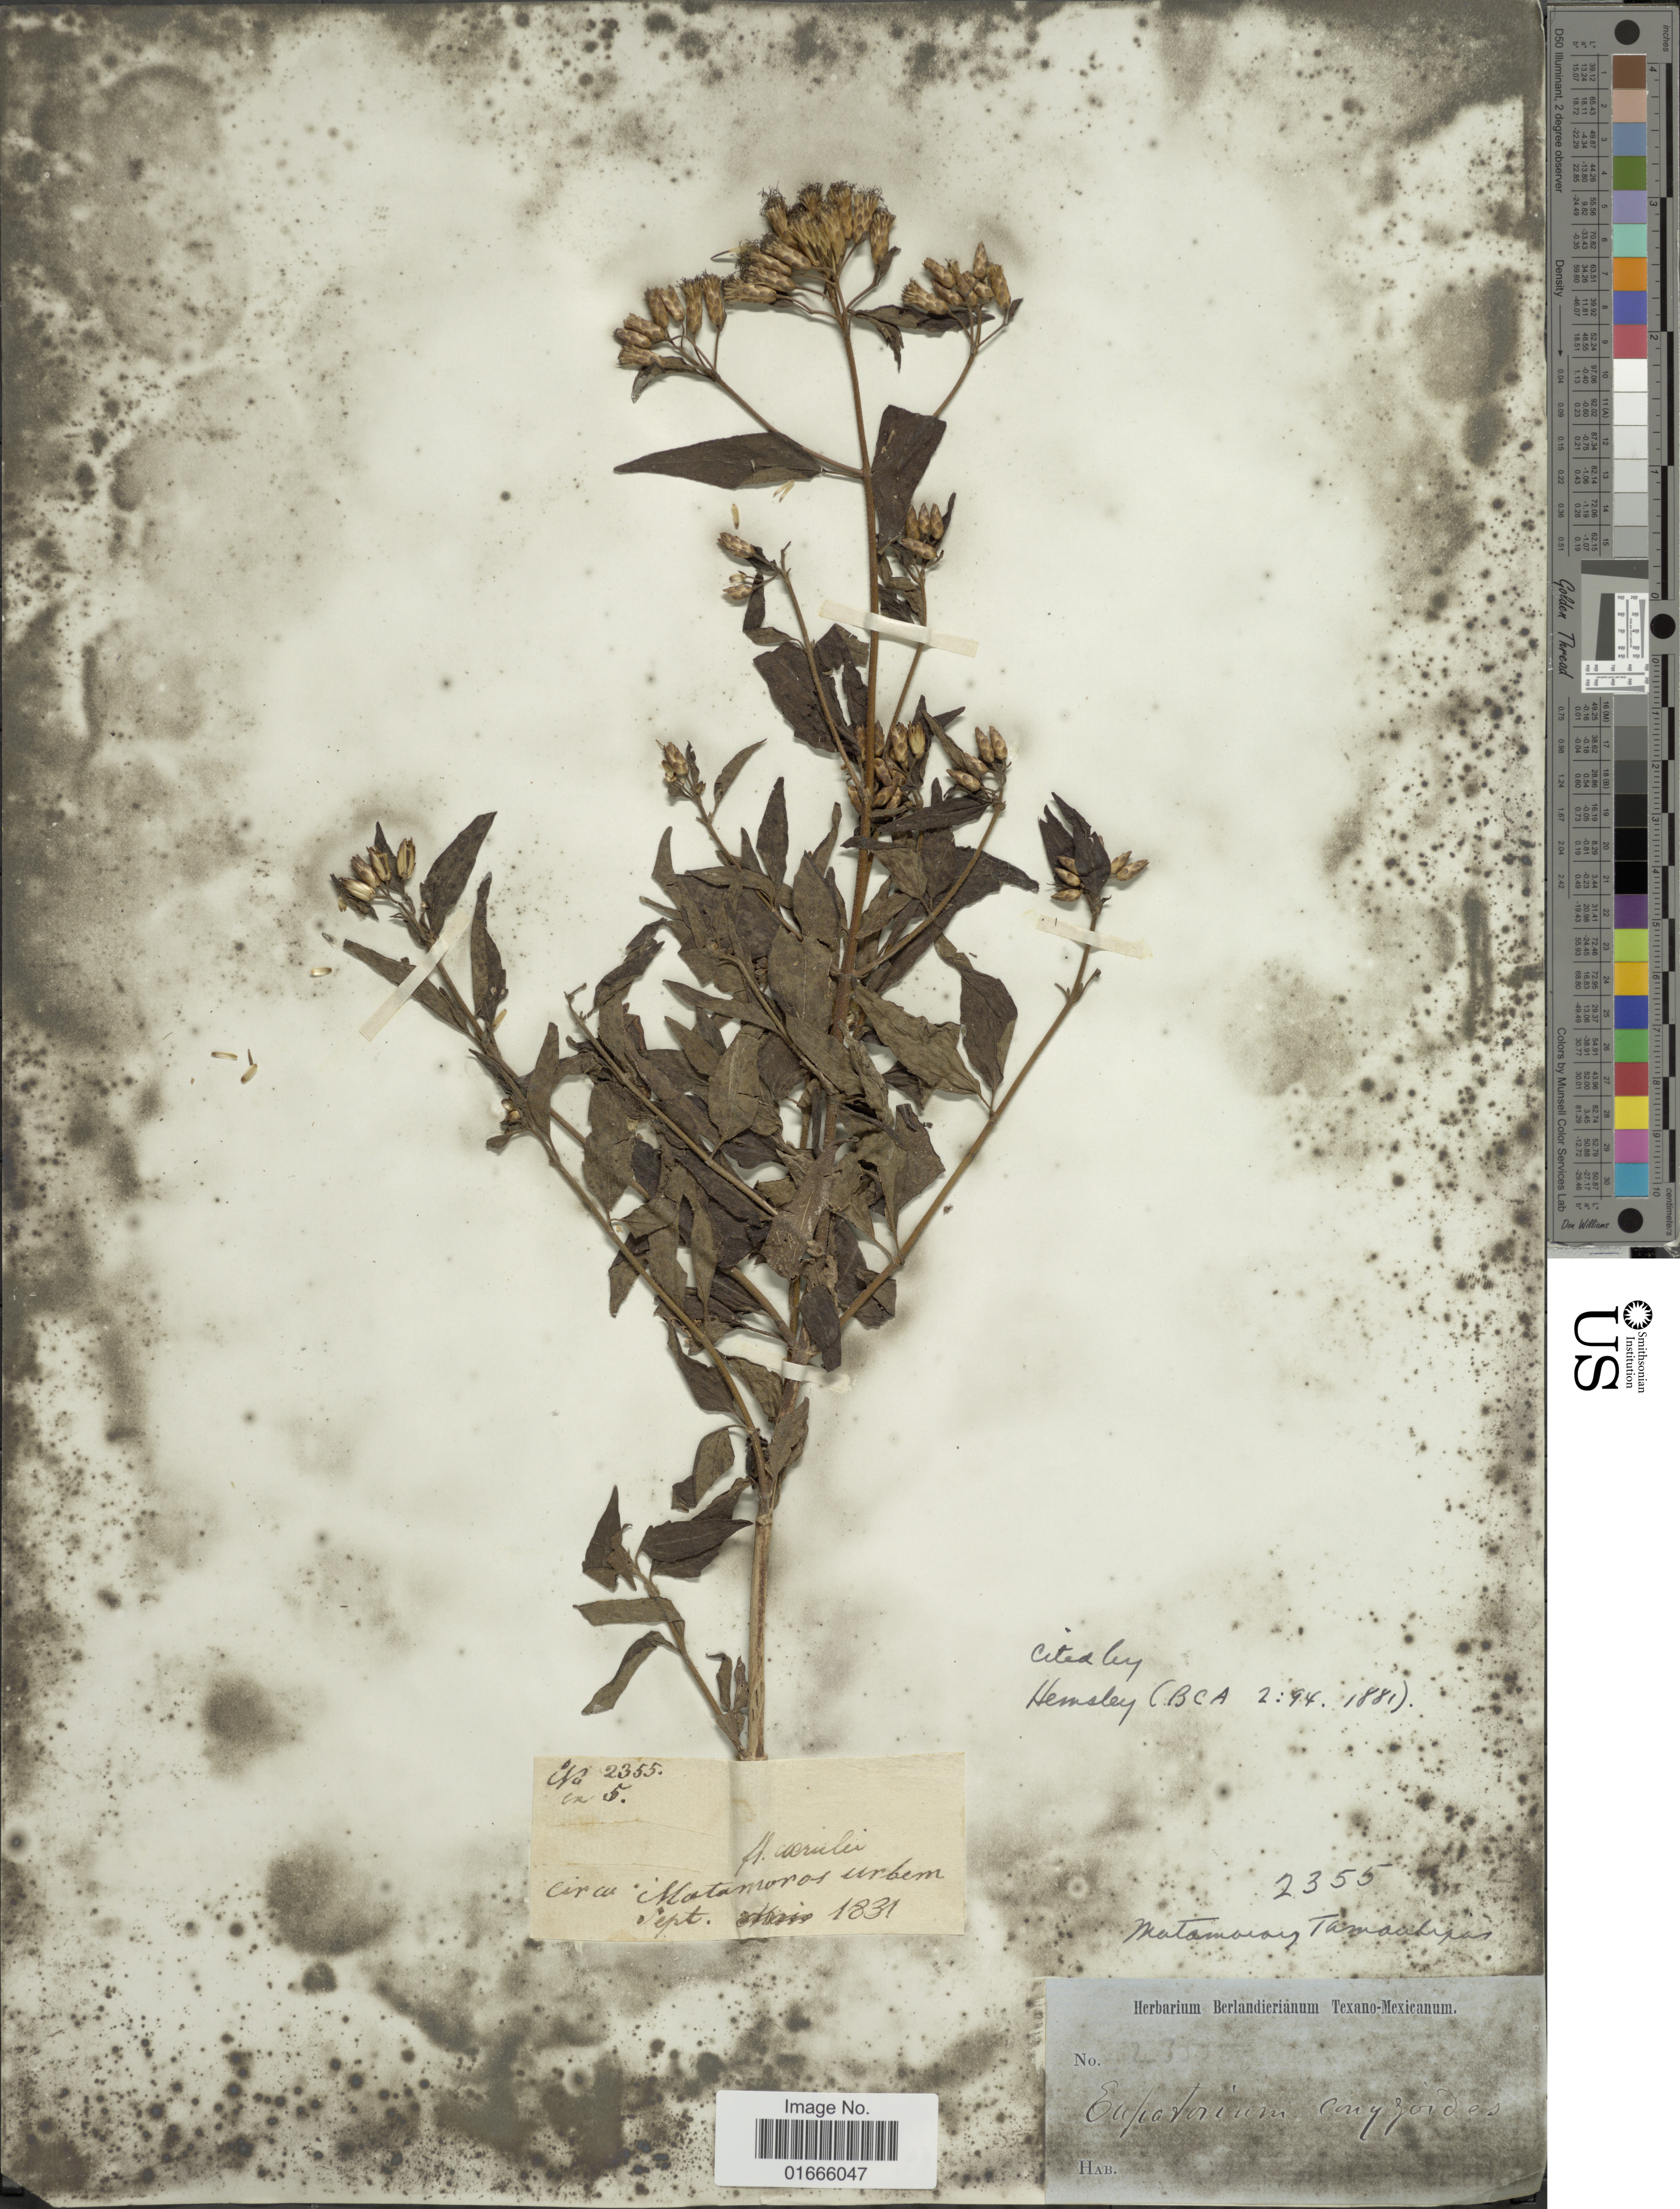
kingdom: Plantae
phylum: Tracheophyta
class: Magnoliopsida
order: Asterales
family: Asteraceae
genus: Chromolaena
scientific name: Chromolaena odorata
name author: (L.) R.M. King & H. Rob.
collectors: ex Herb. Berlandierianum Texano-Mexicanum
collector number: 2355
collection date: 1831-09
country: Mexico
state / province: Tamaulipas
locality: Circa Matamoros urbem